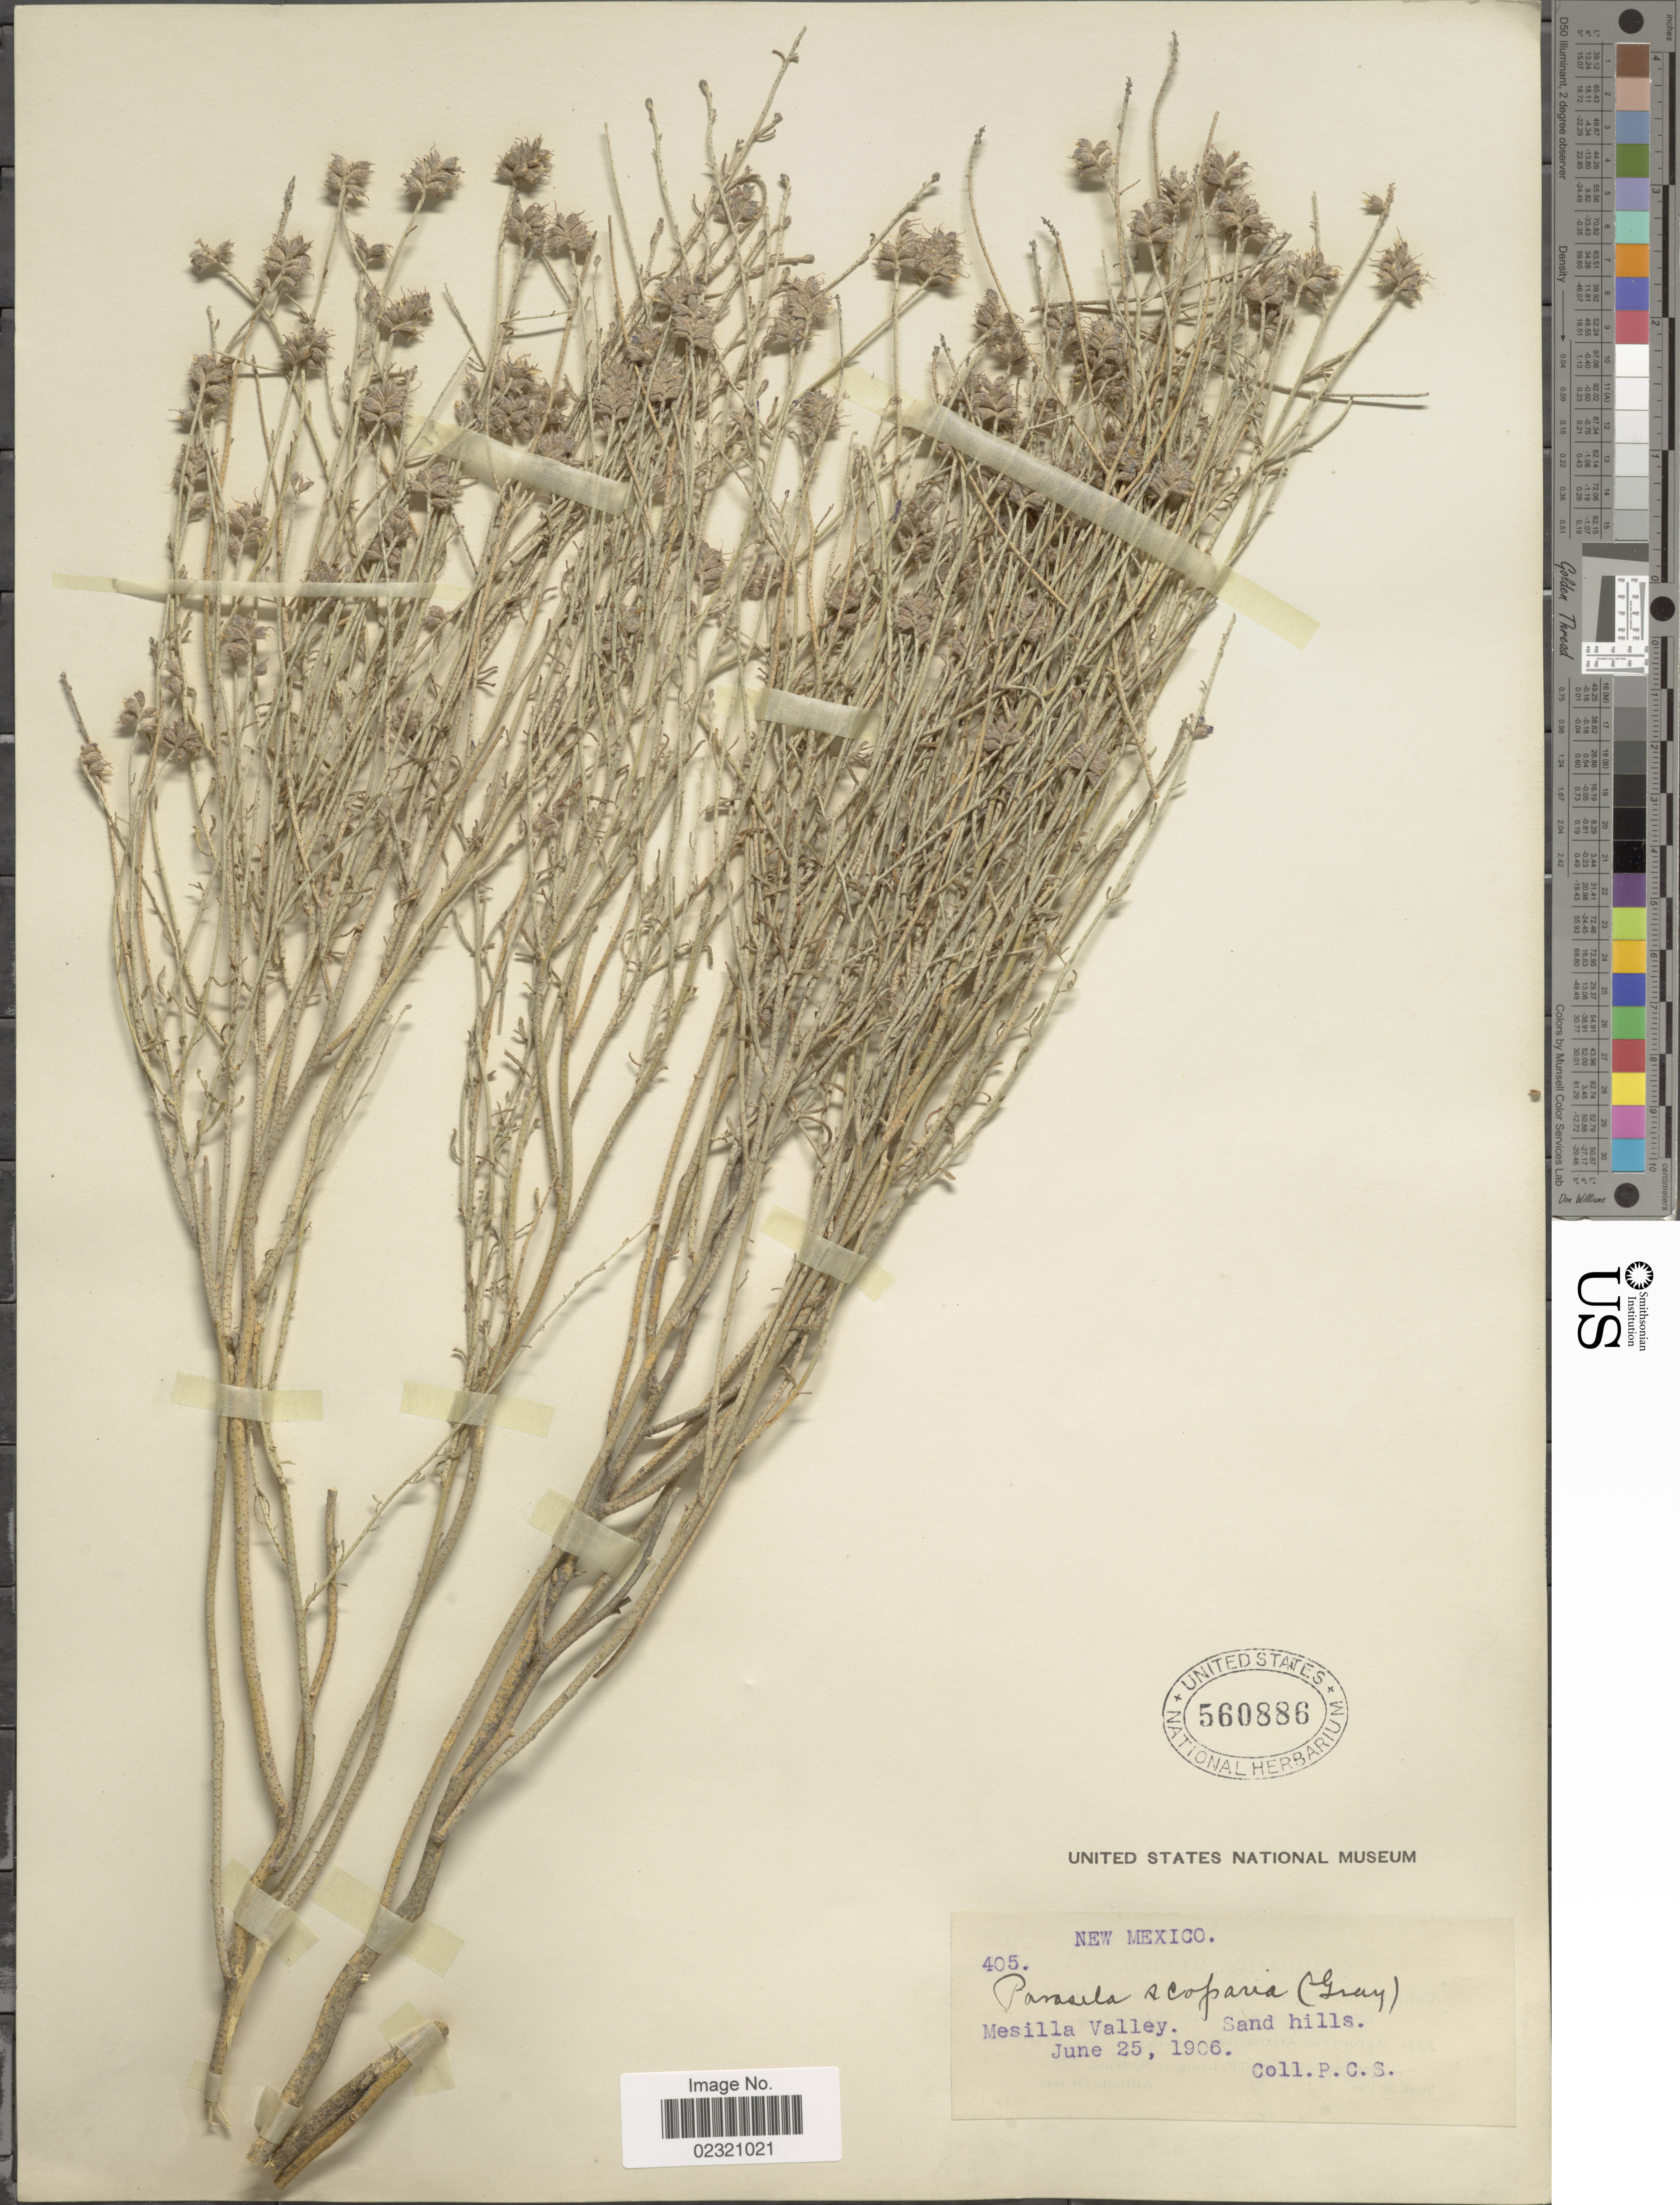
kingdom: Plantae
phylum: Tracheophyta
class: Magnoliopsida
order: Fabales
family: Fabaceae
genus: Psorothamnus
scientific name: Psorothamnus scoparius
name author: (A. Gray) Rydb.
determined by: Strong, M. T., (US), Smithsonian Institution - National Museum of Natural History (UNITED STATES)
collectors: P. C. S.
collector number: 405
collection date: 1906-06-25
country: United States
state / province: New Mexico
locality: Mesilla Valley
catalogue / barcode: US 560886